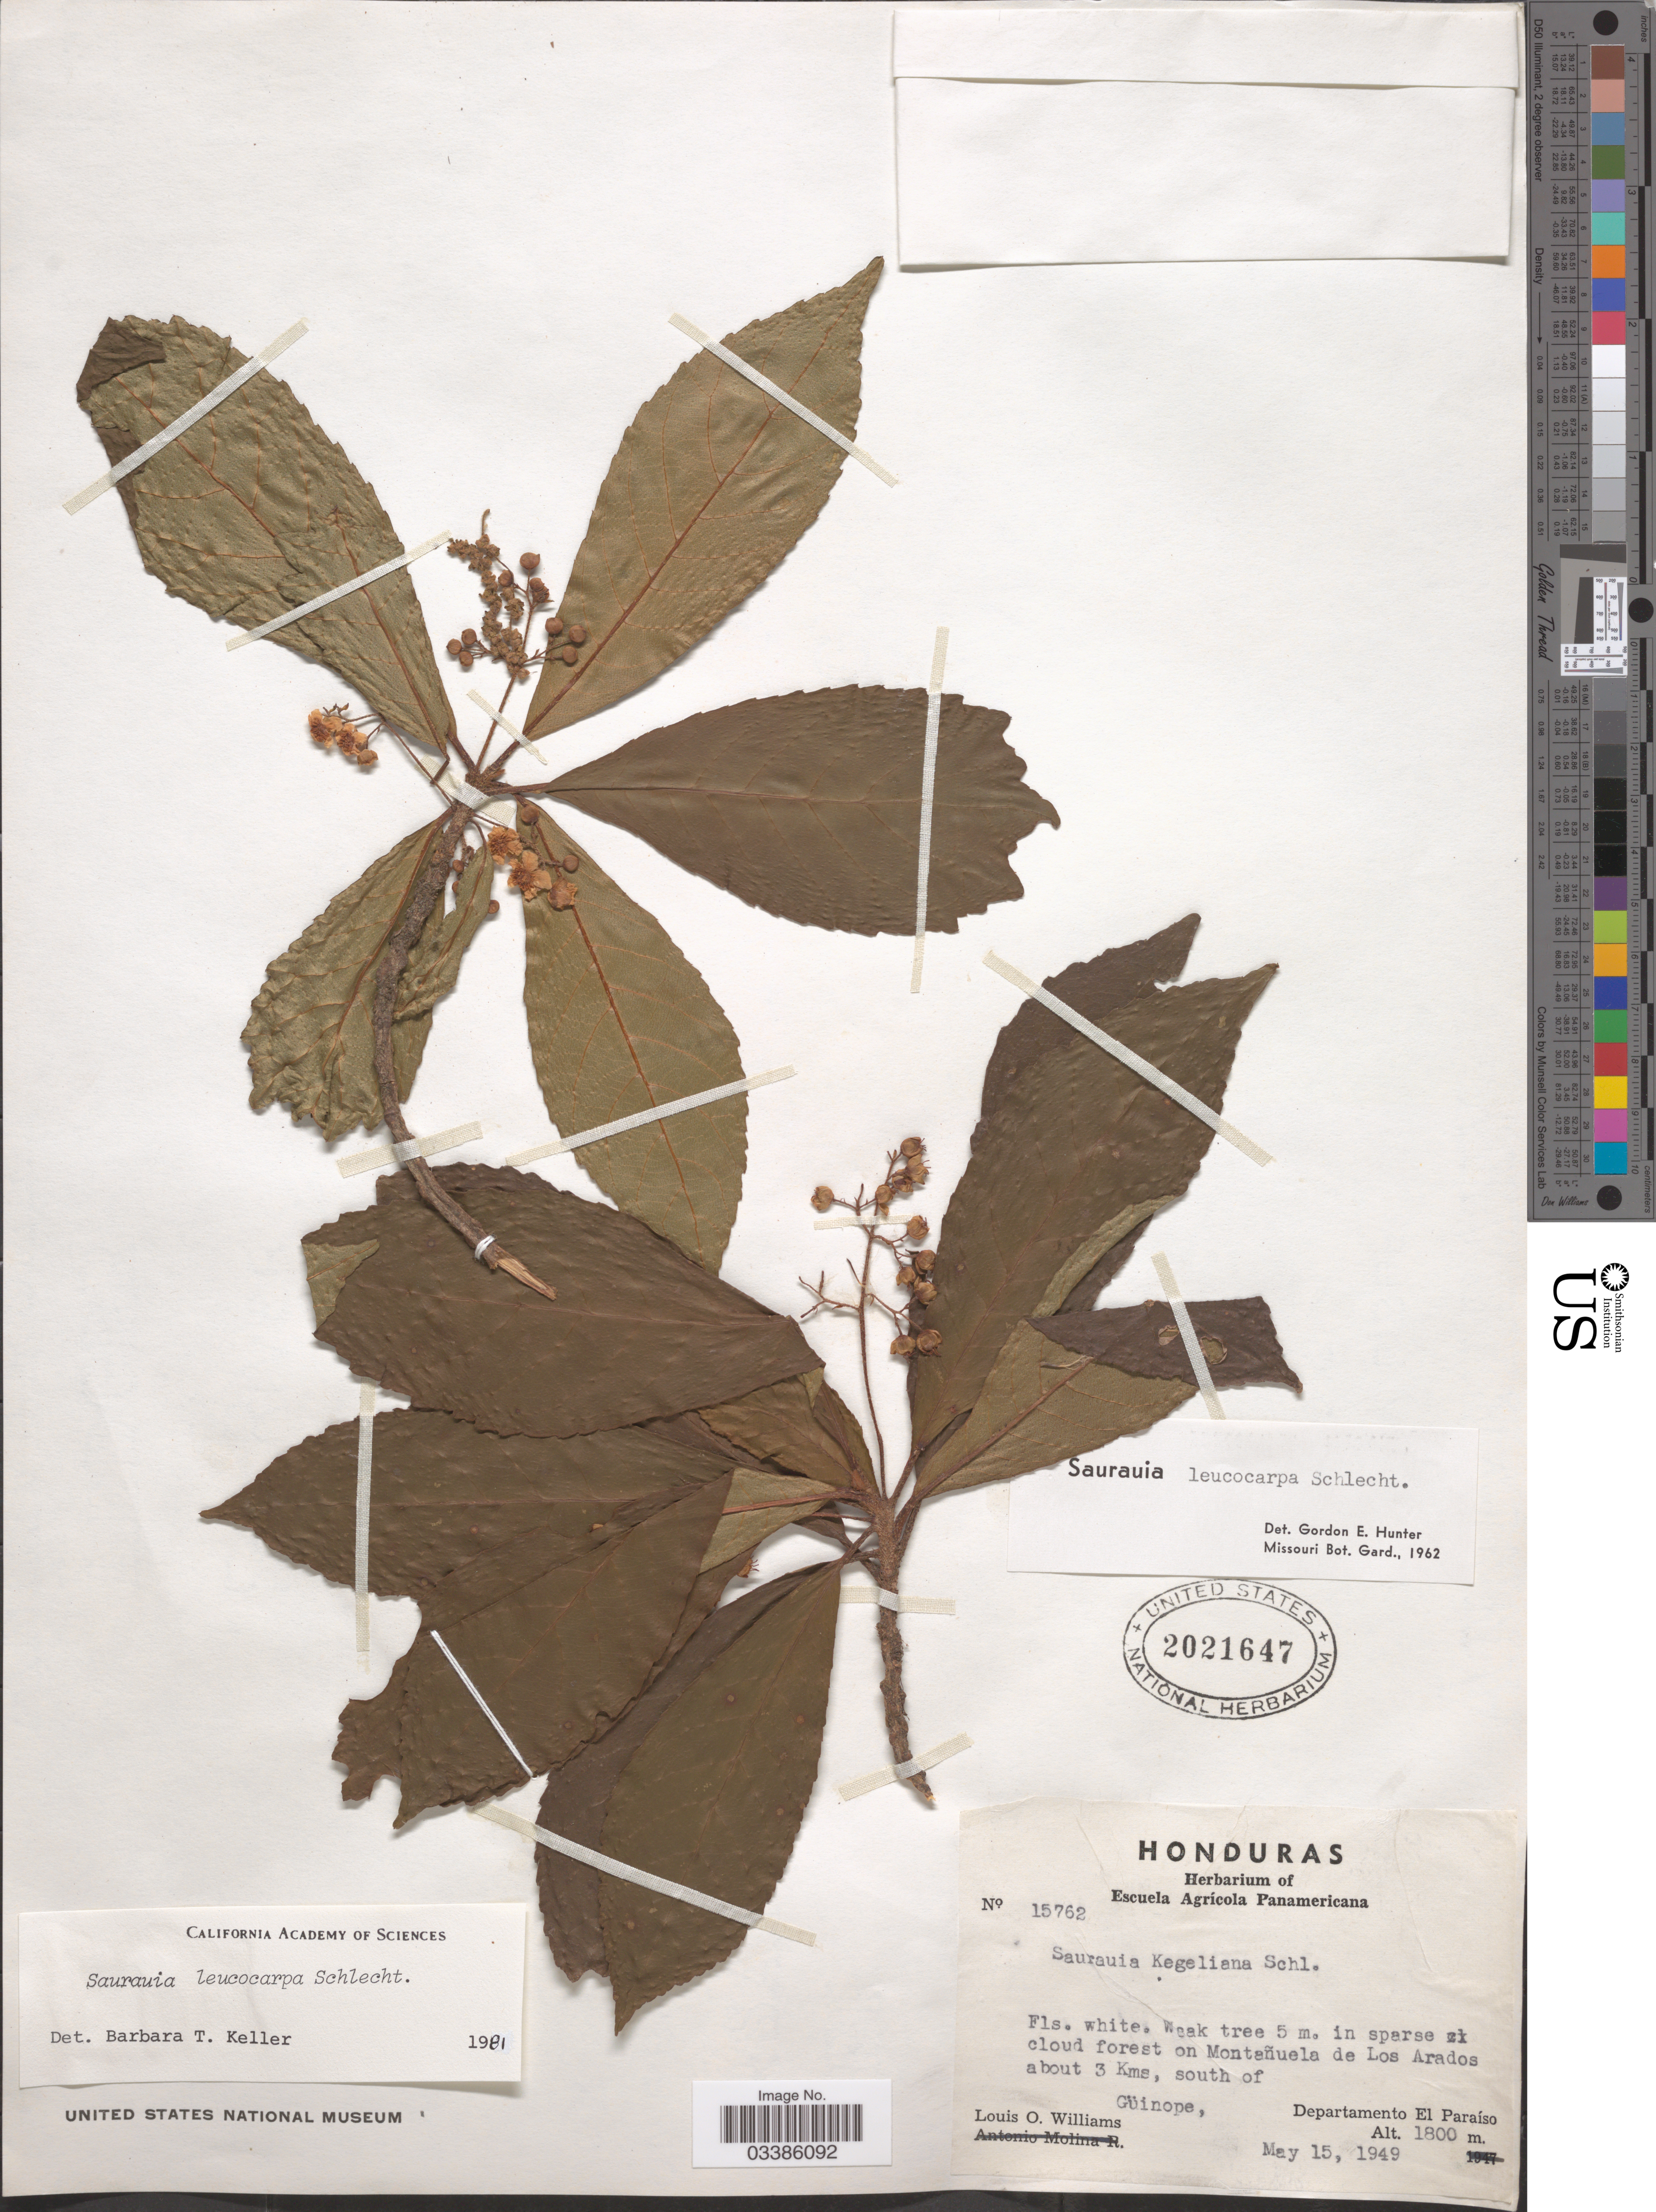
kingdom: Plantae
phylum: Tracheophyta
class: Magnoliopsida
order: Ericales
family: Actinidiaceae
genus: Saurauia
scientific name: Saurauia leucocarpa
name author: Schltdl.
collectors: L. O. Williams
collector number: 15762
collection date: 1949-05-15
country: Honduras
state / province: El Paraíso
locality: Cloud forest on Montañuela de Los Arados about 3 Kms, south of Güinope, Departamento El Paraíso.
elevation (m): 1800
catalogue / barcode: US 2021647